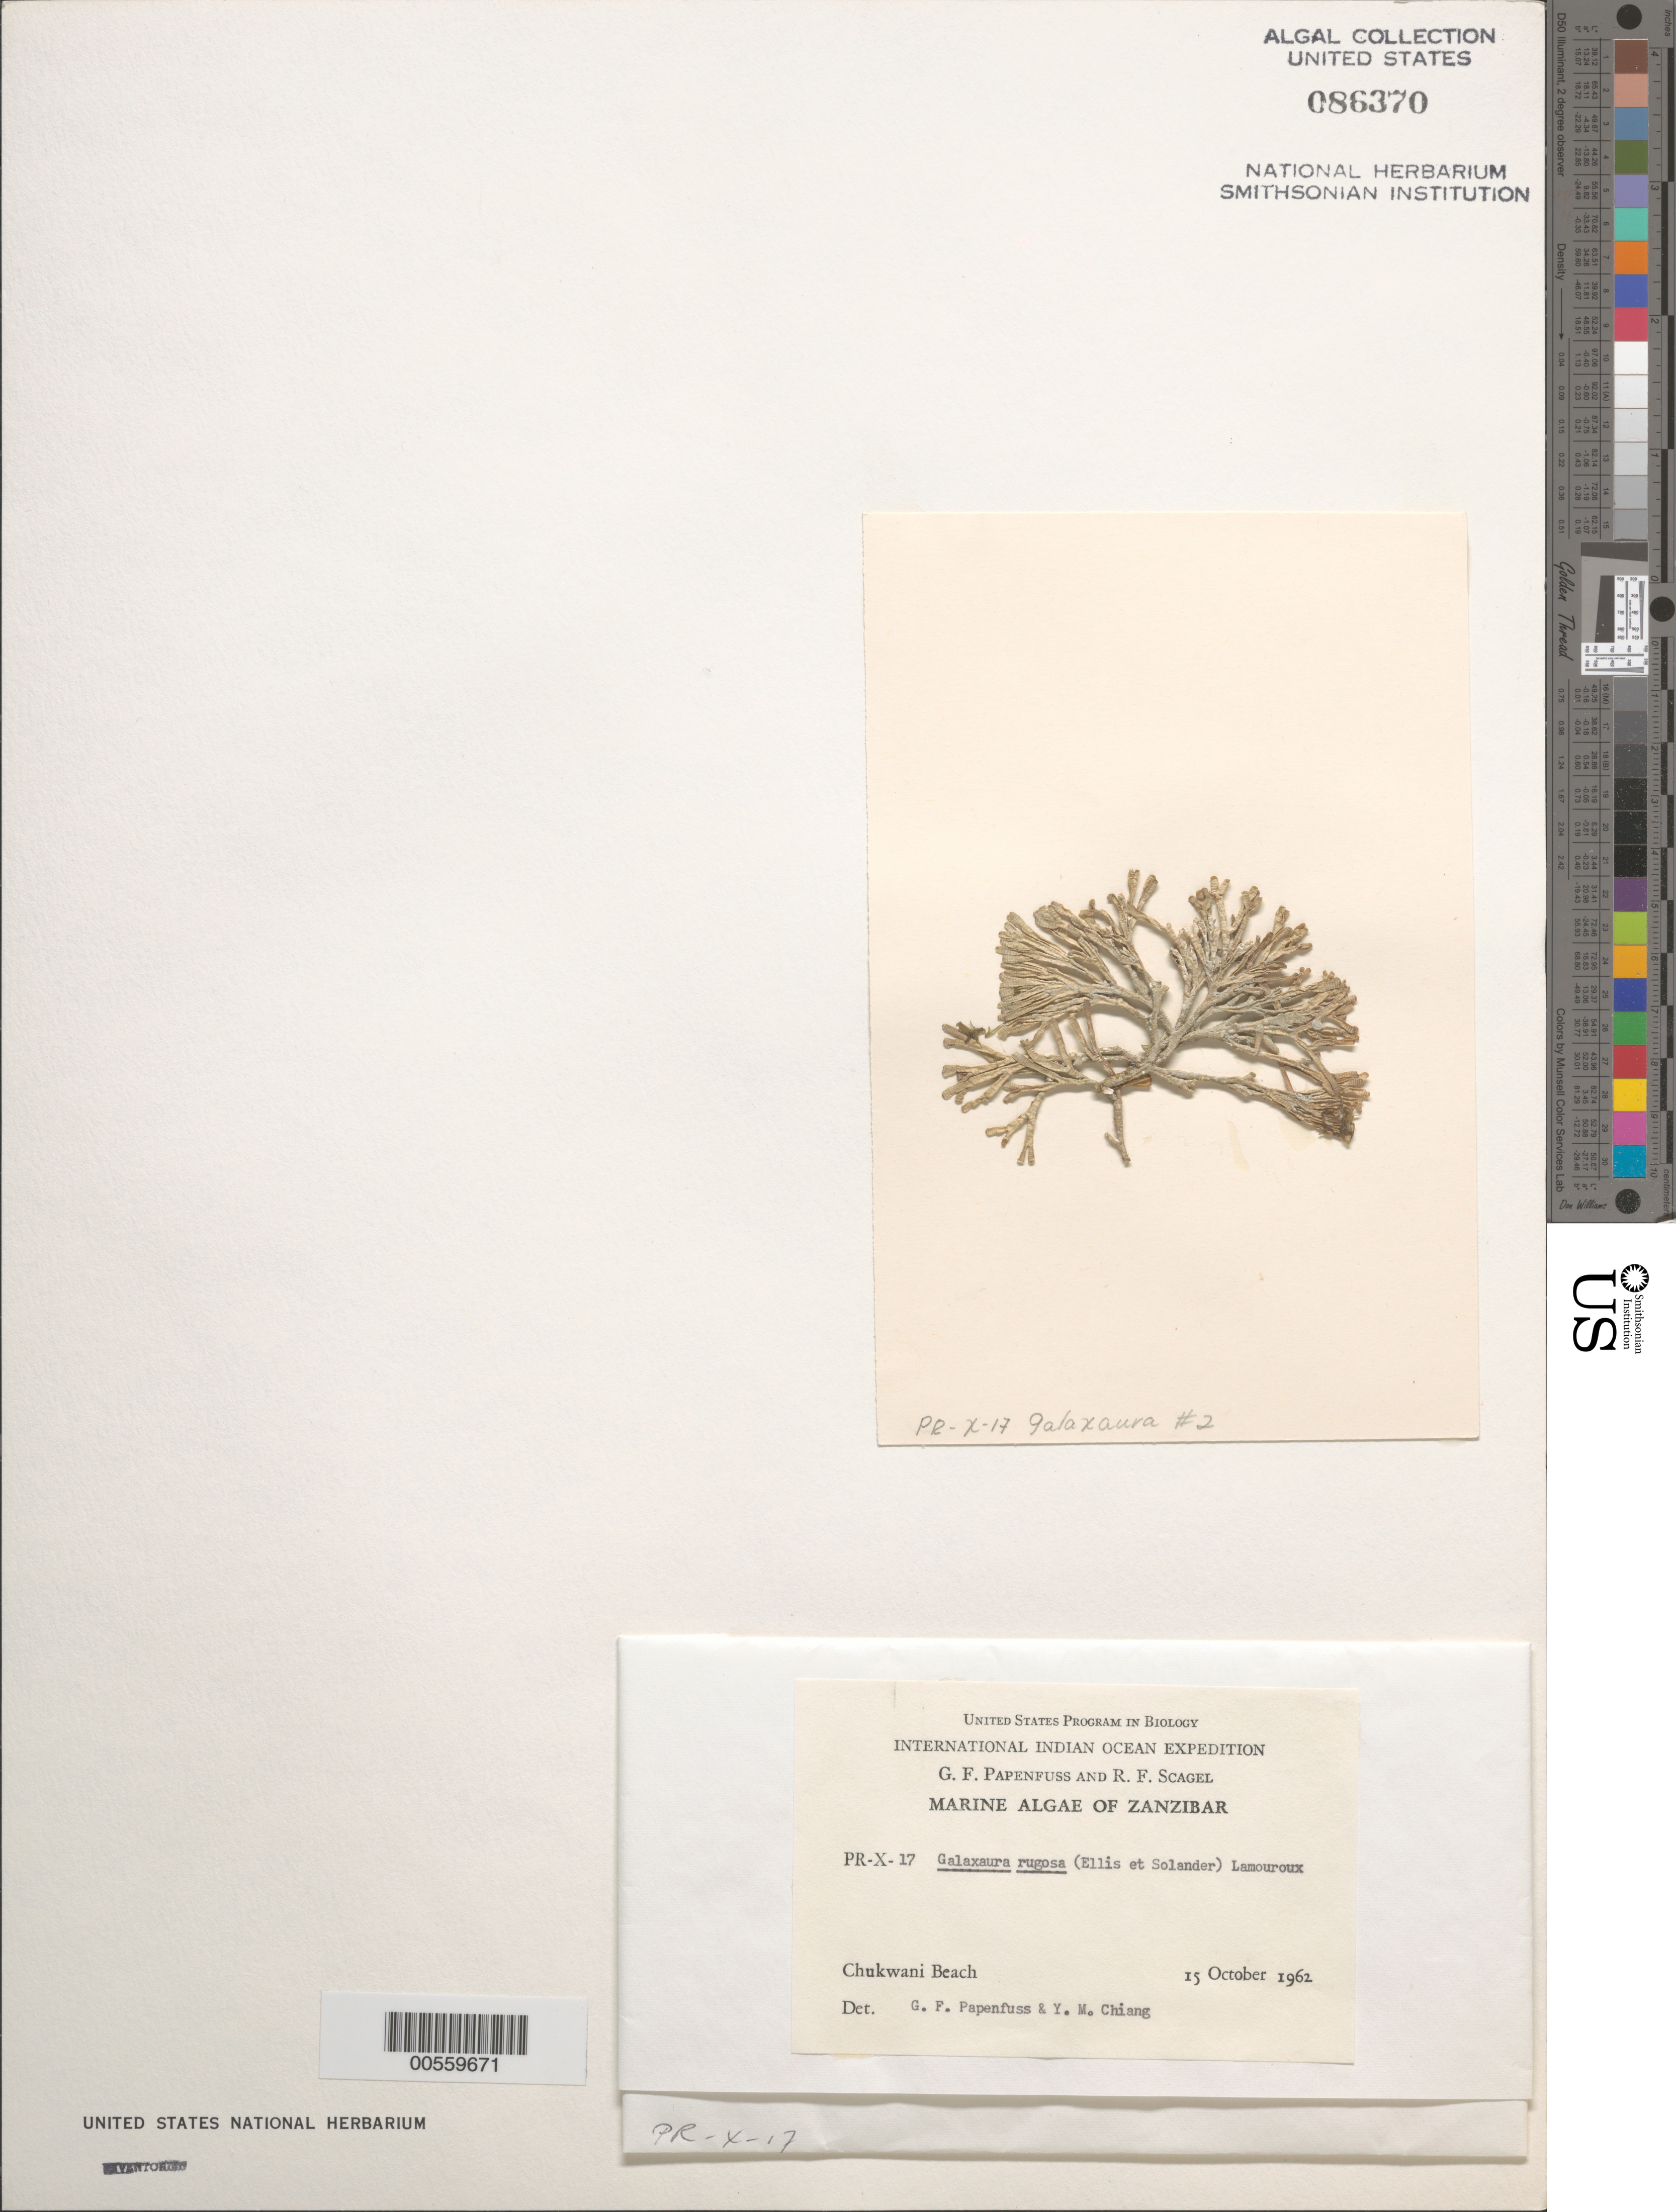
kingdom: Plantae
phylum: Rhodophyta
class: Florideophyceae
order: Nemaliales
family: Galaxauraceae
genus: Galaxaura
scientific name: Galaxaura rugosa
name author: (Ellis & Sol.) J.V.Lamouroux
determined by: Papenfuss, G. F.; Chiang, Y. M.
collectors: G. Papenfuss & R. F. Scagel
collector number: PR-X-17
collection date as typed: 15 Oct 1962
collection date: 1962-10-15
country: Tanzania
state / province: Zanzibar Urban/West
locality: Chukwani Beach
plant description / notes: International Indian Ocean Expedition, 1962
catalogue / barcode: US 86370